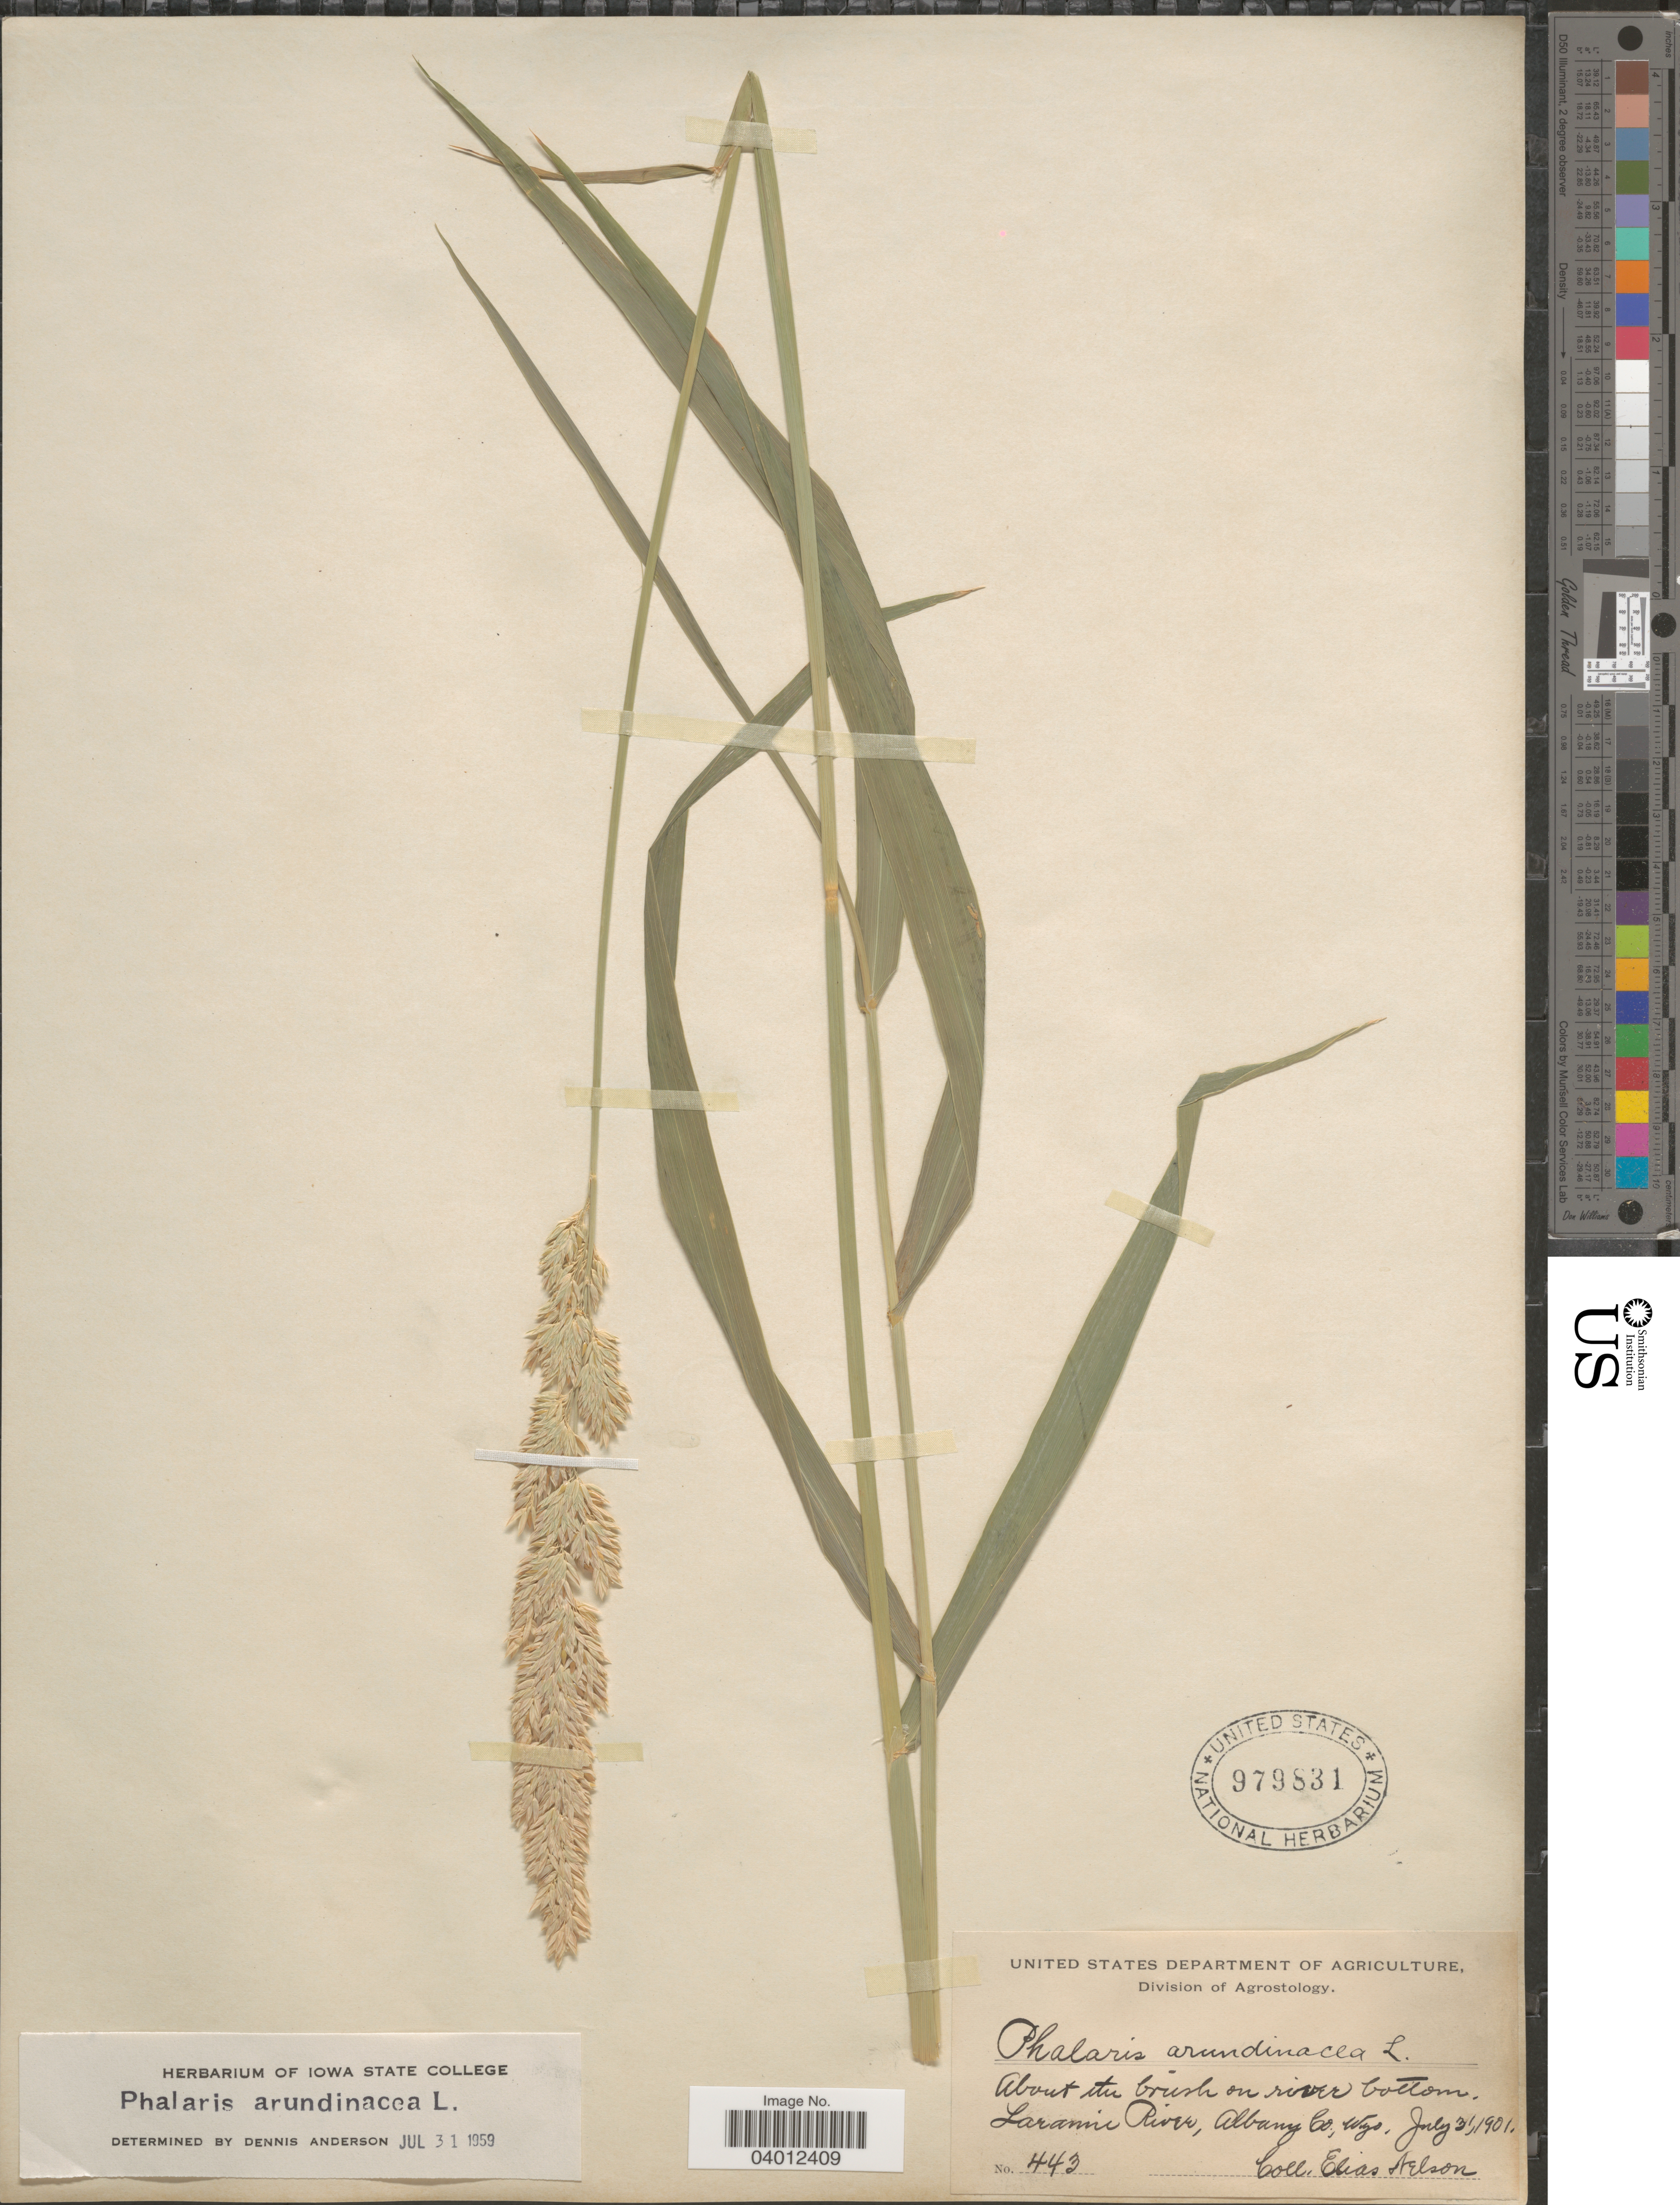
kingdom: Plantae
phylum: Tracheophyta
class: Liliopsida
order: Poales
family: Poaceae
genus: Phalaris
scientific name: Phalaris arundinacea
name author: L.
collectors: E. Nelson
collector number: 443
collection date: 1901-07-31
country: United States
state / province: Wyoming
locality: Larami River, Albany Co.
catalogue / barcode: US 979831